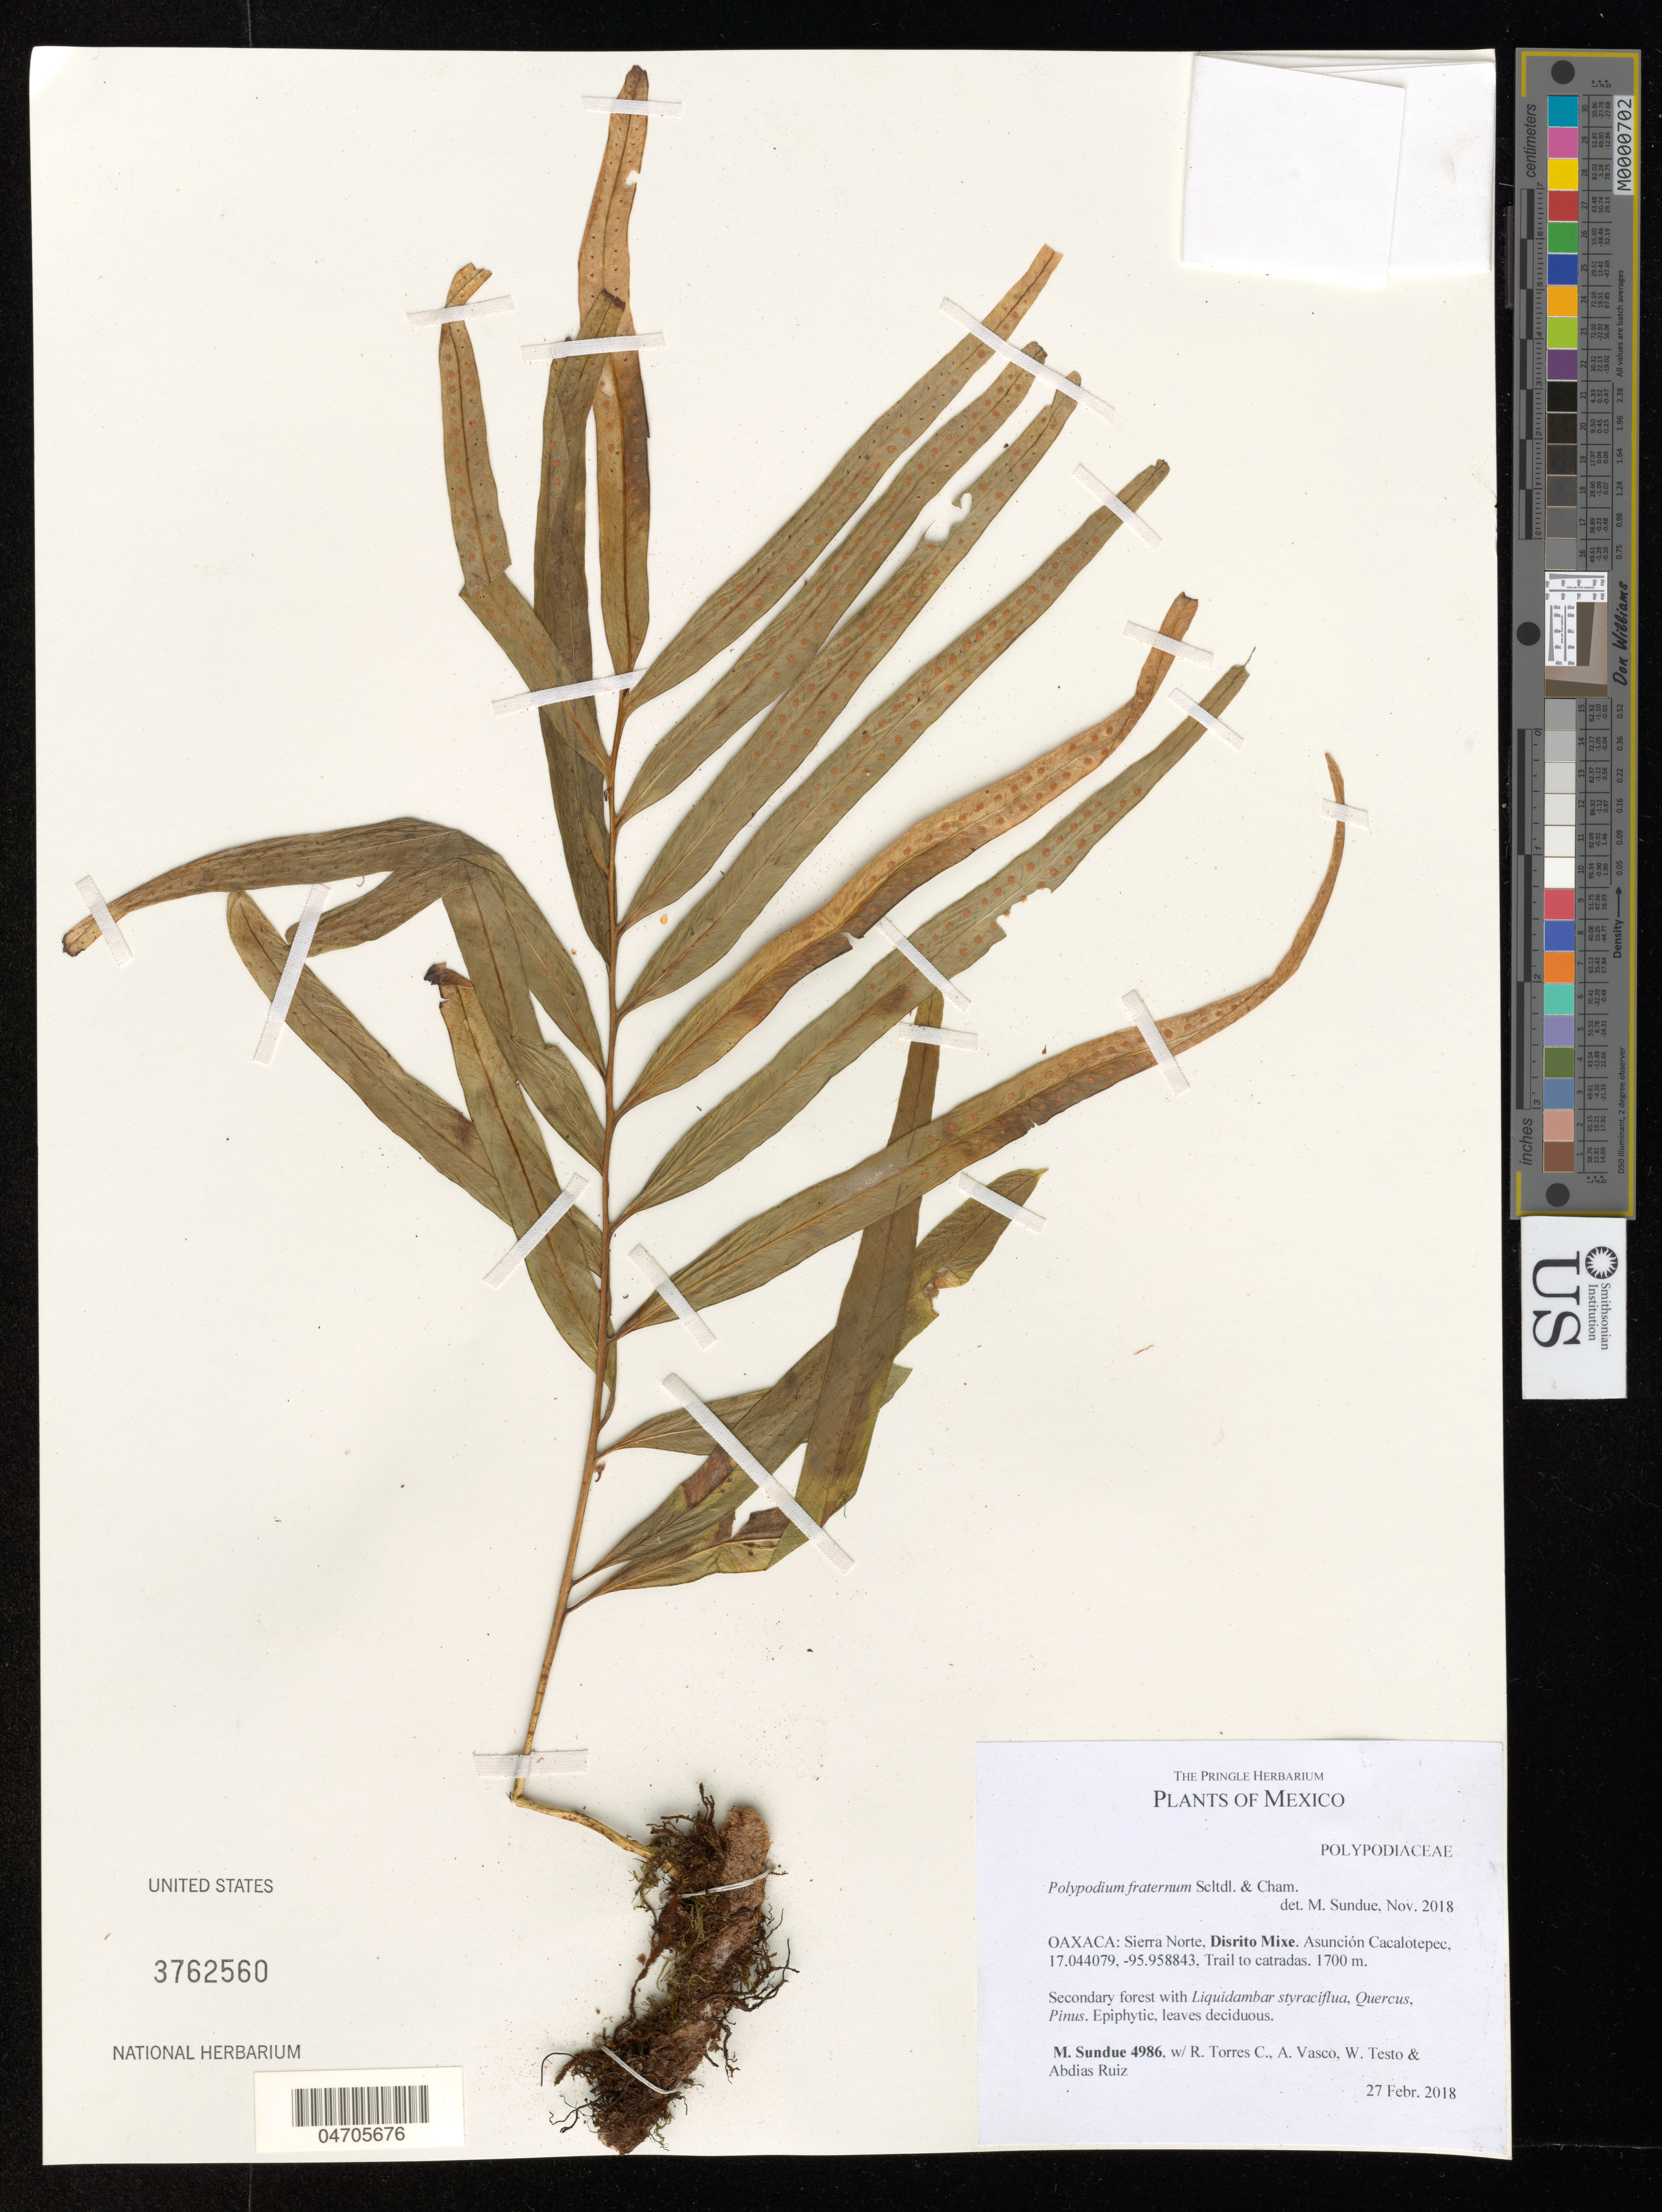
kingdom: Plantae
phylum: Tracheophyta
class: Polypodiopsida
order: Polypodiales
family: Polypodiaceae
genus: Polypodium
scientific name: Polypodium fraternum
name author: Schltdl. & Cham.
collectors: M. Sundue, R. Torres C., A. Vasco & W. Testo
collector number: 4986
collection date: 2018-02-27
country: Mexico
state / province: Oaxaca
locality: Sierra Norte, Distrito Mixe. Asunción Cacalotepec, 17.044079, -95.958843, Trail to catradas.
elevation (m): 1700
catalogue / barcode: US 3762560